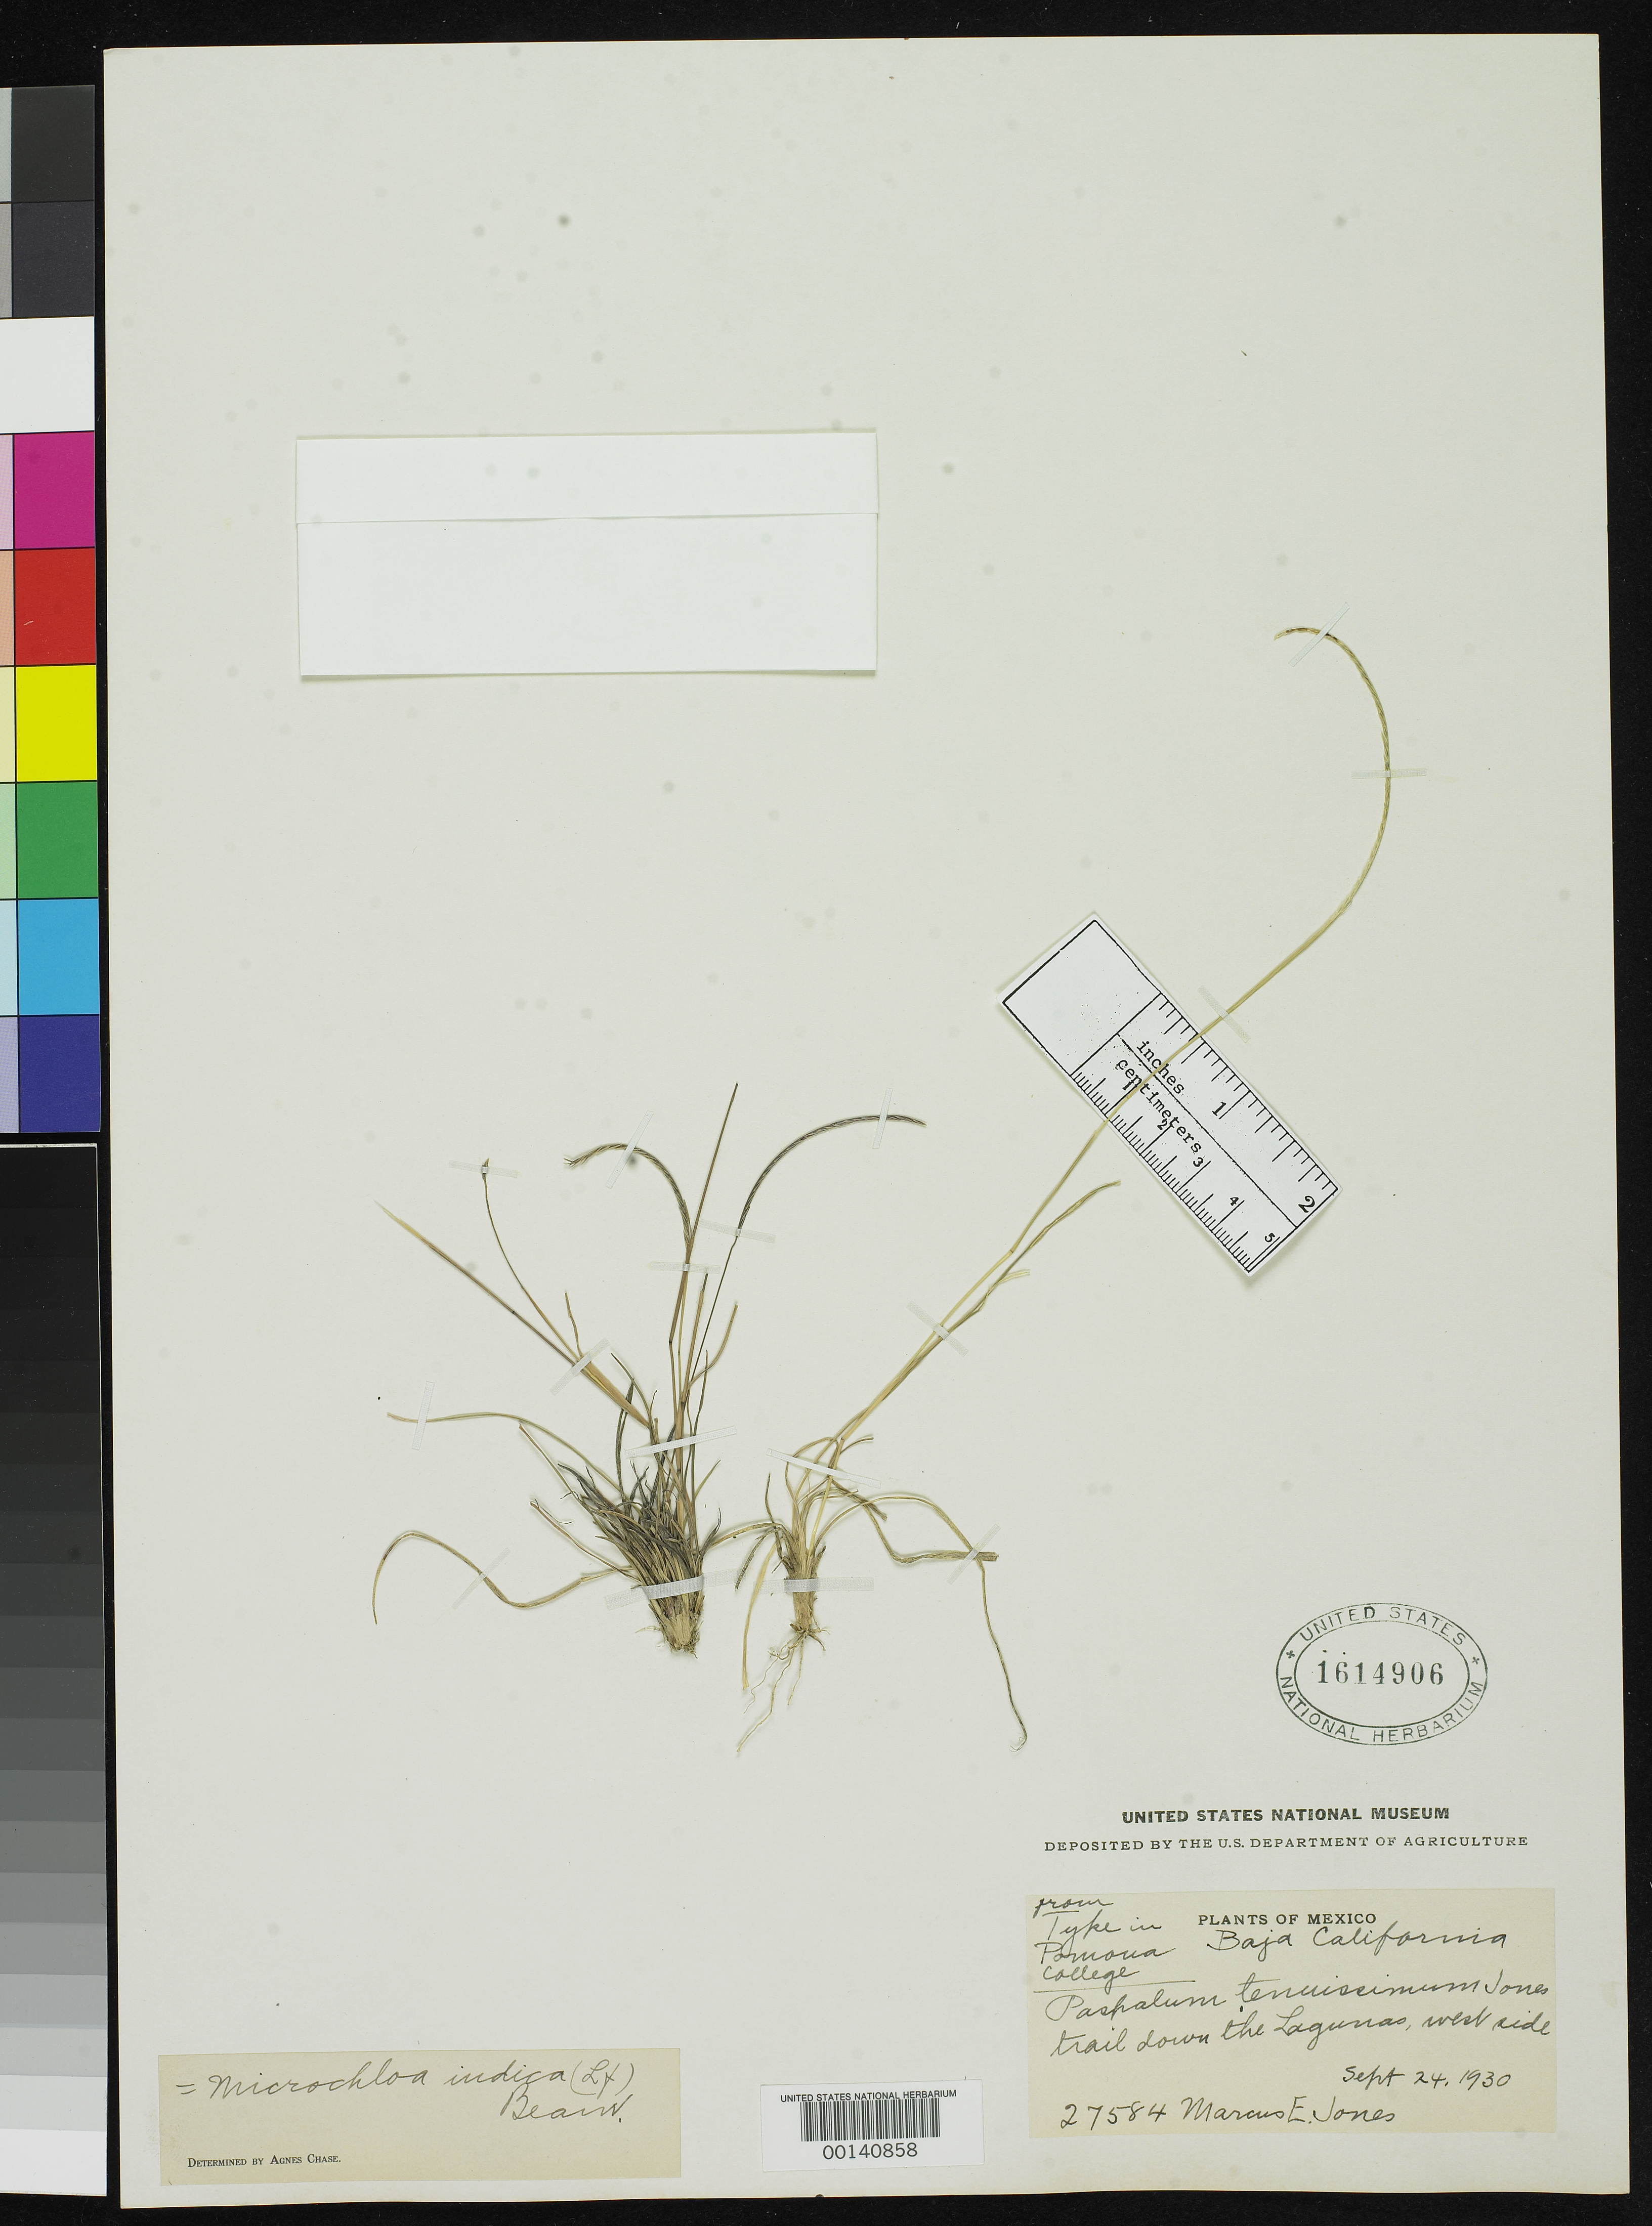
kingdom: Plantae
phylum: Tracheophyta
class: Liliopsida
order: Poales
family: Poaceae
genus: Paspalum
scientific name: Paspalum tenuissimum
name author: M.E. Jones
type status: Type Fragment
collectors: M. E. Jones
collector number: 27584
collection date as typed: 24 Sep 1930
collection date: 1930-09-24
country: Mexico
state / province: Baja California Norte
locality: Near Laguna Mt.; alt. 6500 ft.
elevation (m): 1981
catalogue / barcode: US 1614906